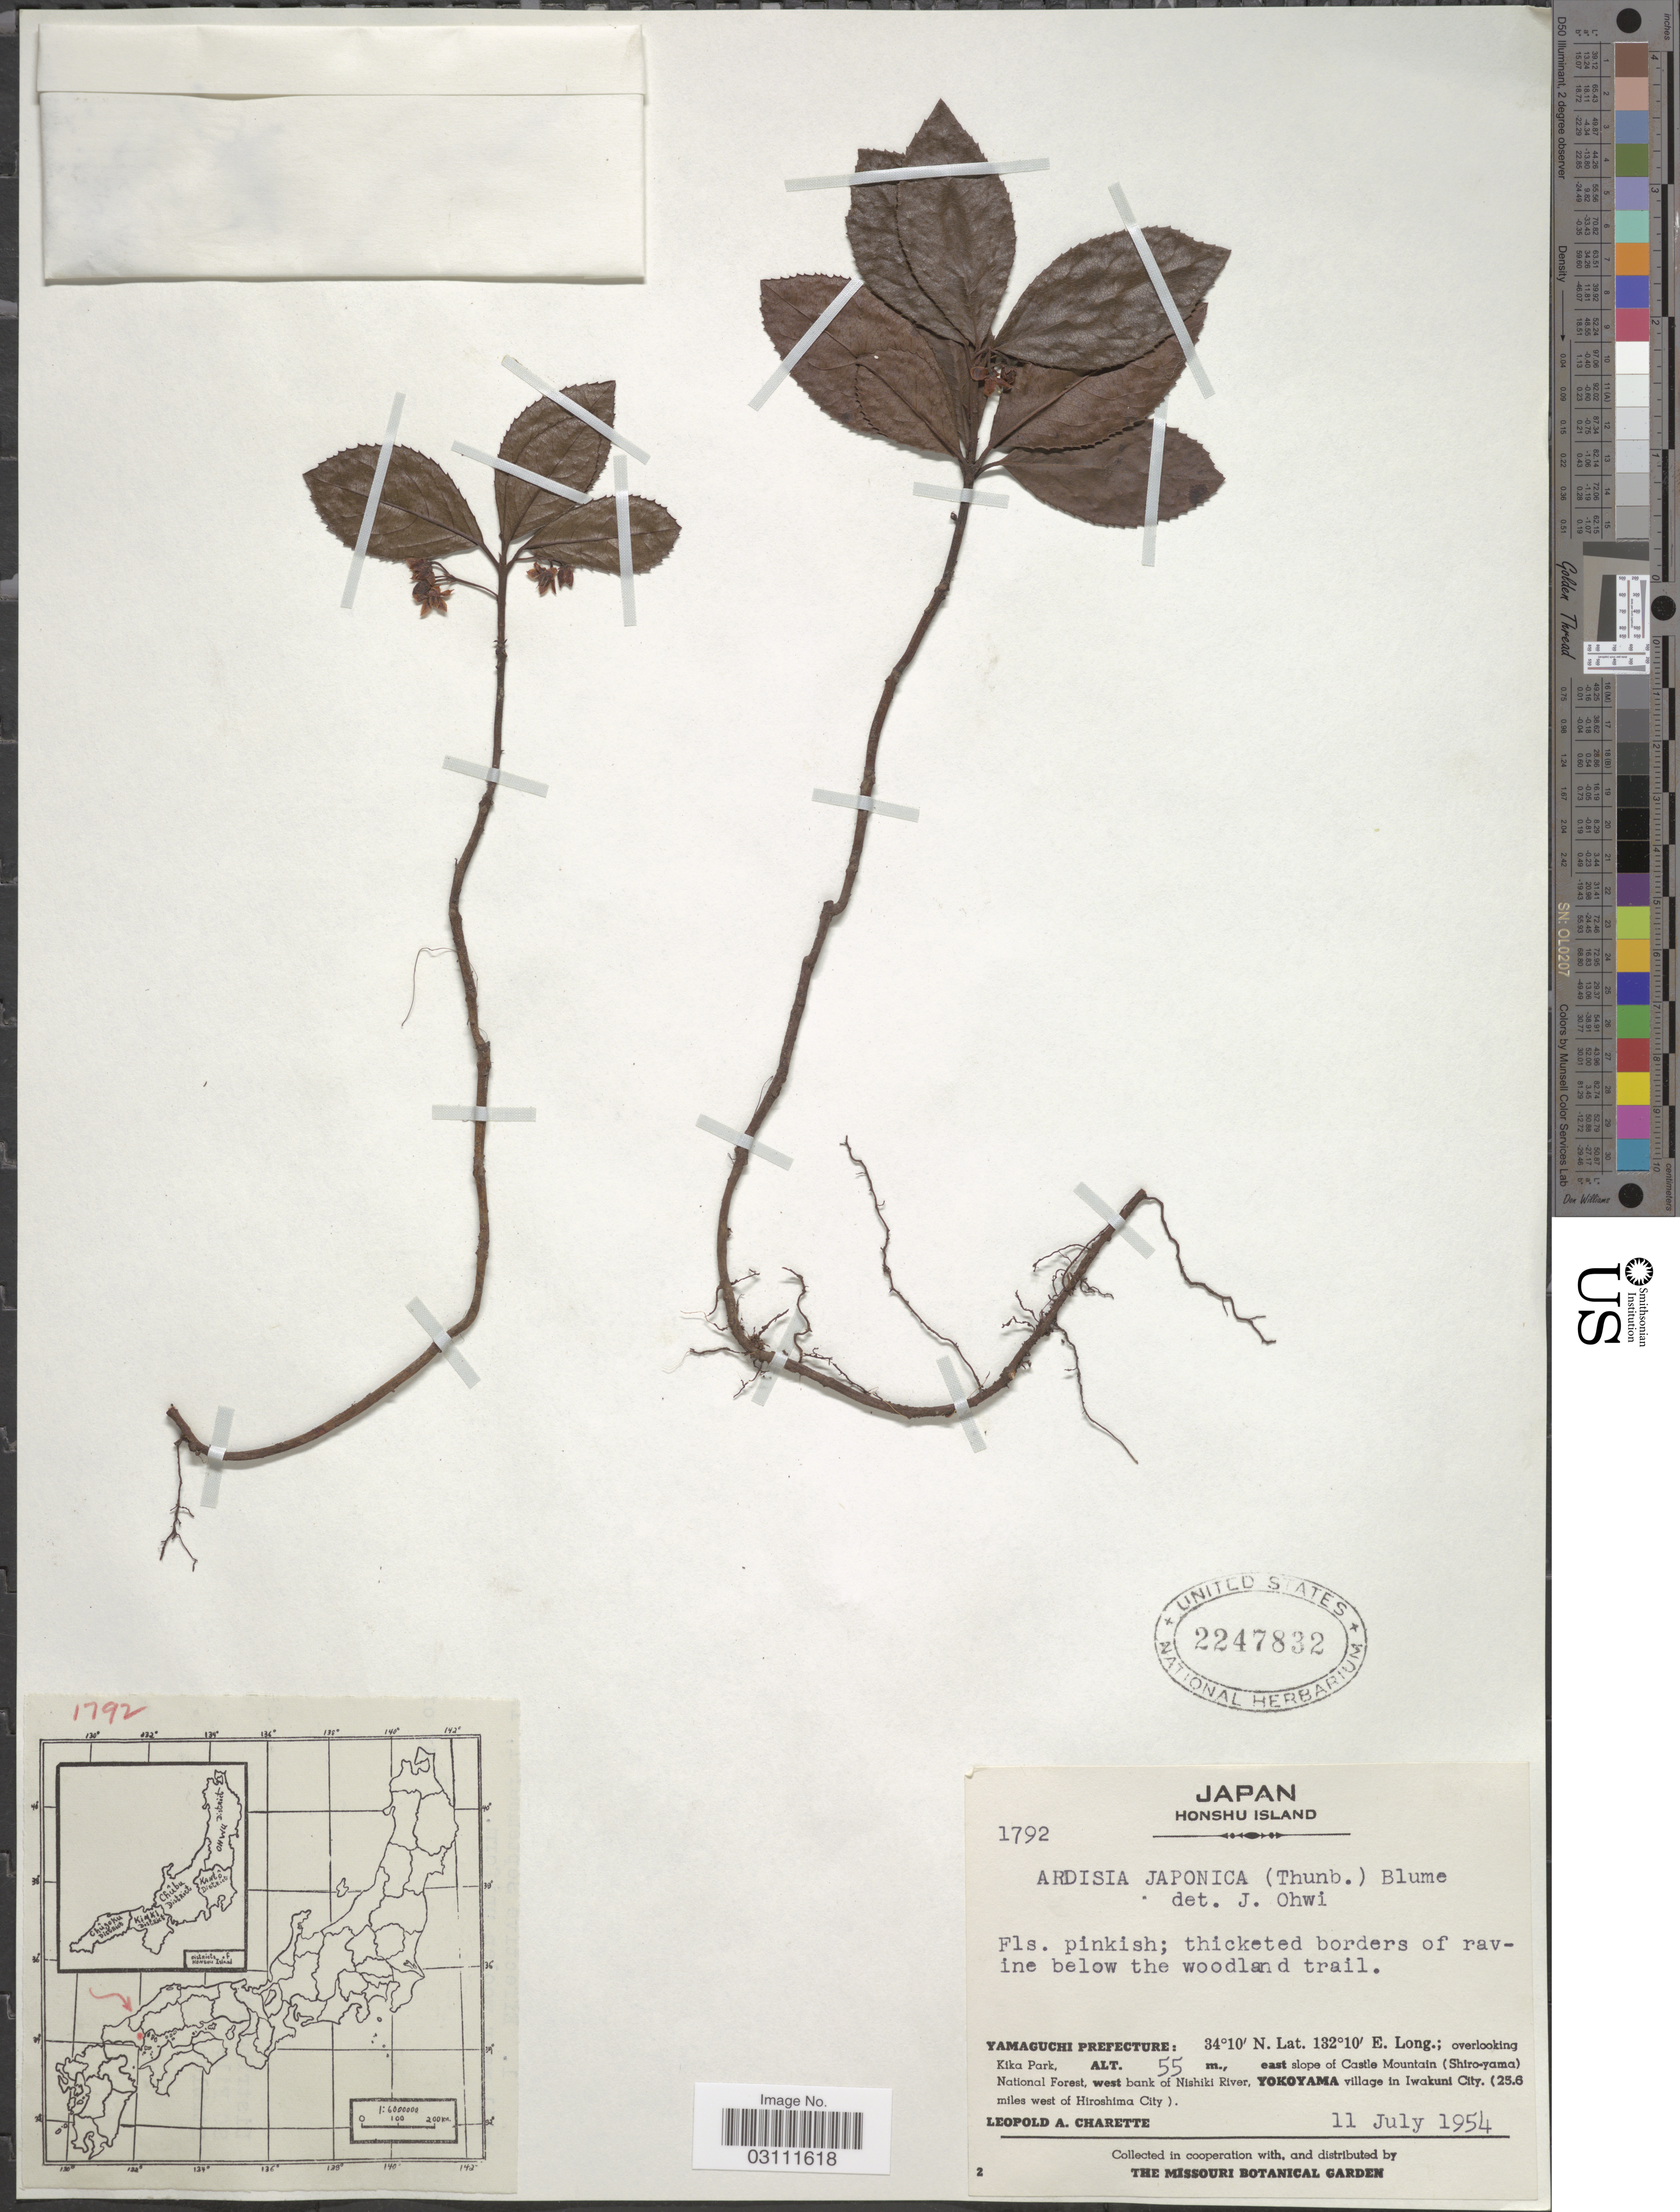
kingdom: Plantae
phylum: Tracheophyta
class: Magnoliopsida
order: Ericales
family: Primulaceae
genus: Ardisia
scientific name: Ardisia japonica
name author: (Thunb.) Blume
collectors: L. A. Charette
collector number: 1792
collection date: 1954-07-11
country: Japan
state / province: Yamaguti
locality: Honshu Island, Yamaguchi Prefecture: overlooking Kika Park, east slope of Castle Mountain (Shiro-hama) National Forest, west bank of Nishiki River, Yokoyama village in Iwakuni City, (25.6 miles west of Hiroshima City).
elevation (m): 55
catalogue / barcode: US 2247832